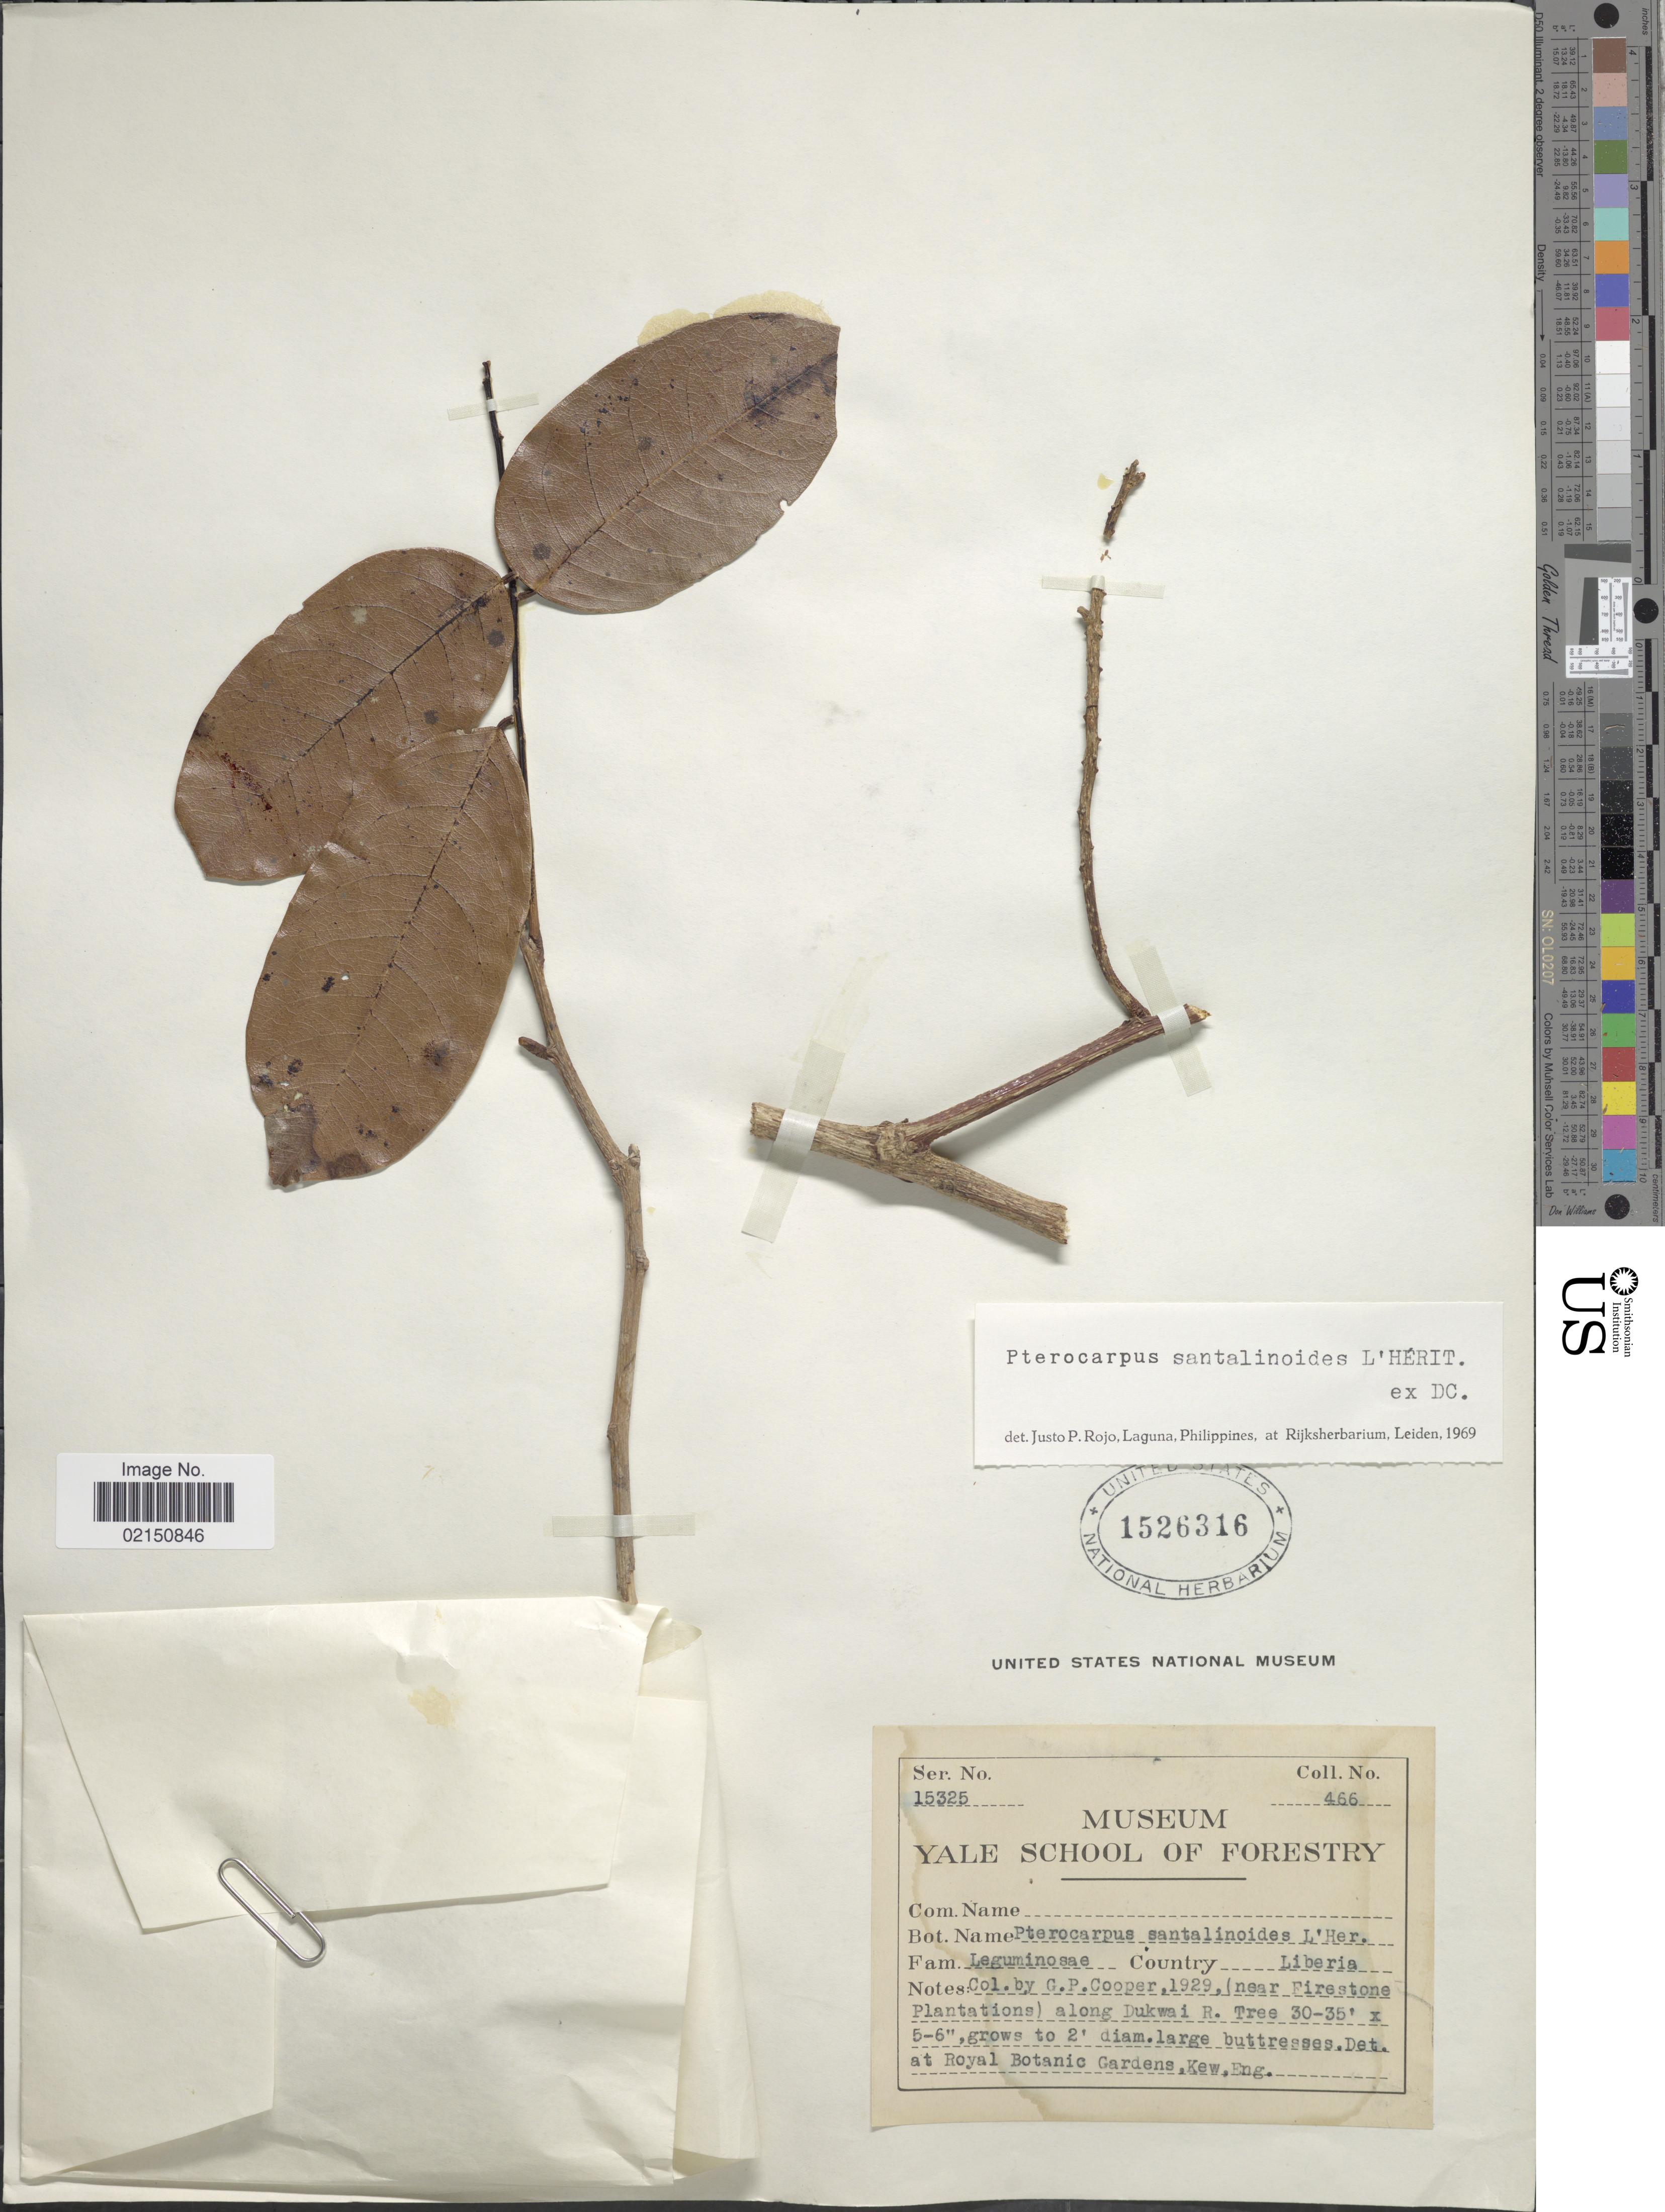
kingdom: Plantae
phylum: Tracheophyta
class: Magnoliopsida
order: Fabales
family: Fabaceae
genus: Pterocarpus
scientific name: Pterocarpus santalinoides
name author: L'Hér. ex DC.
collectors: G. Cooper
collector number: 466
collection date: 1929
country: Liberia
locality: (near Firestone Plantations) along Dukwai R.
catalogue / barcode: US 1526316